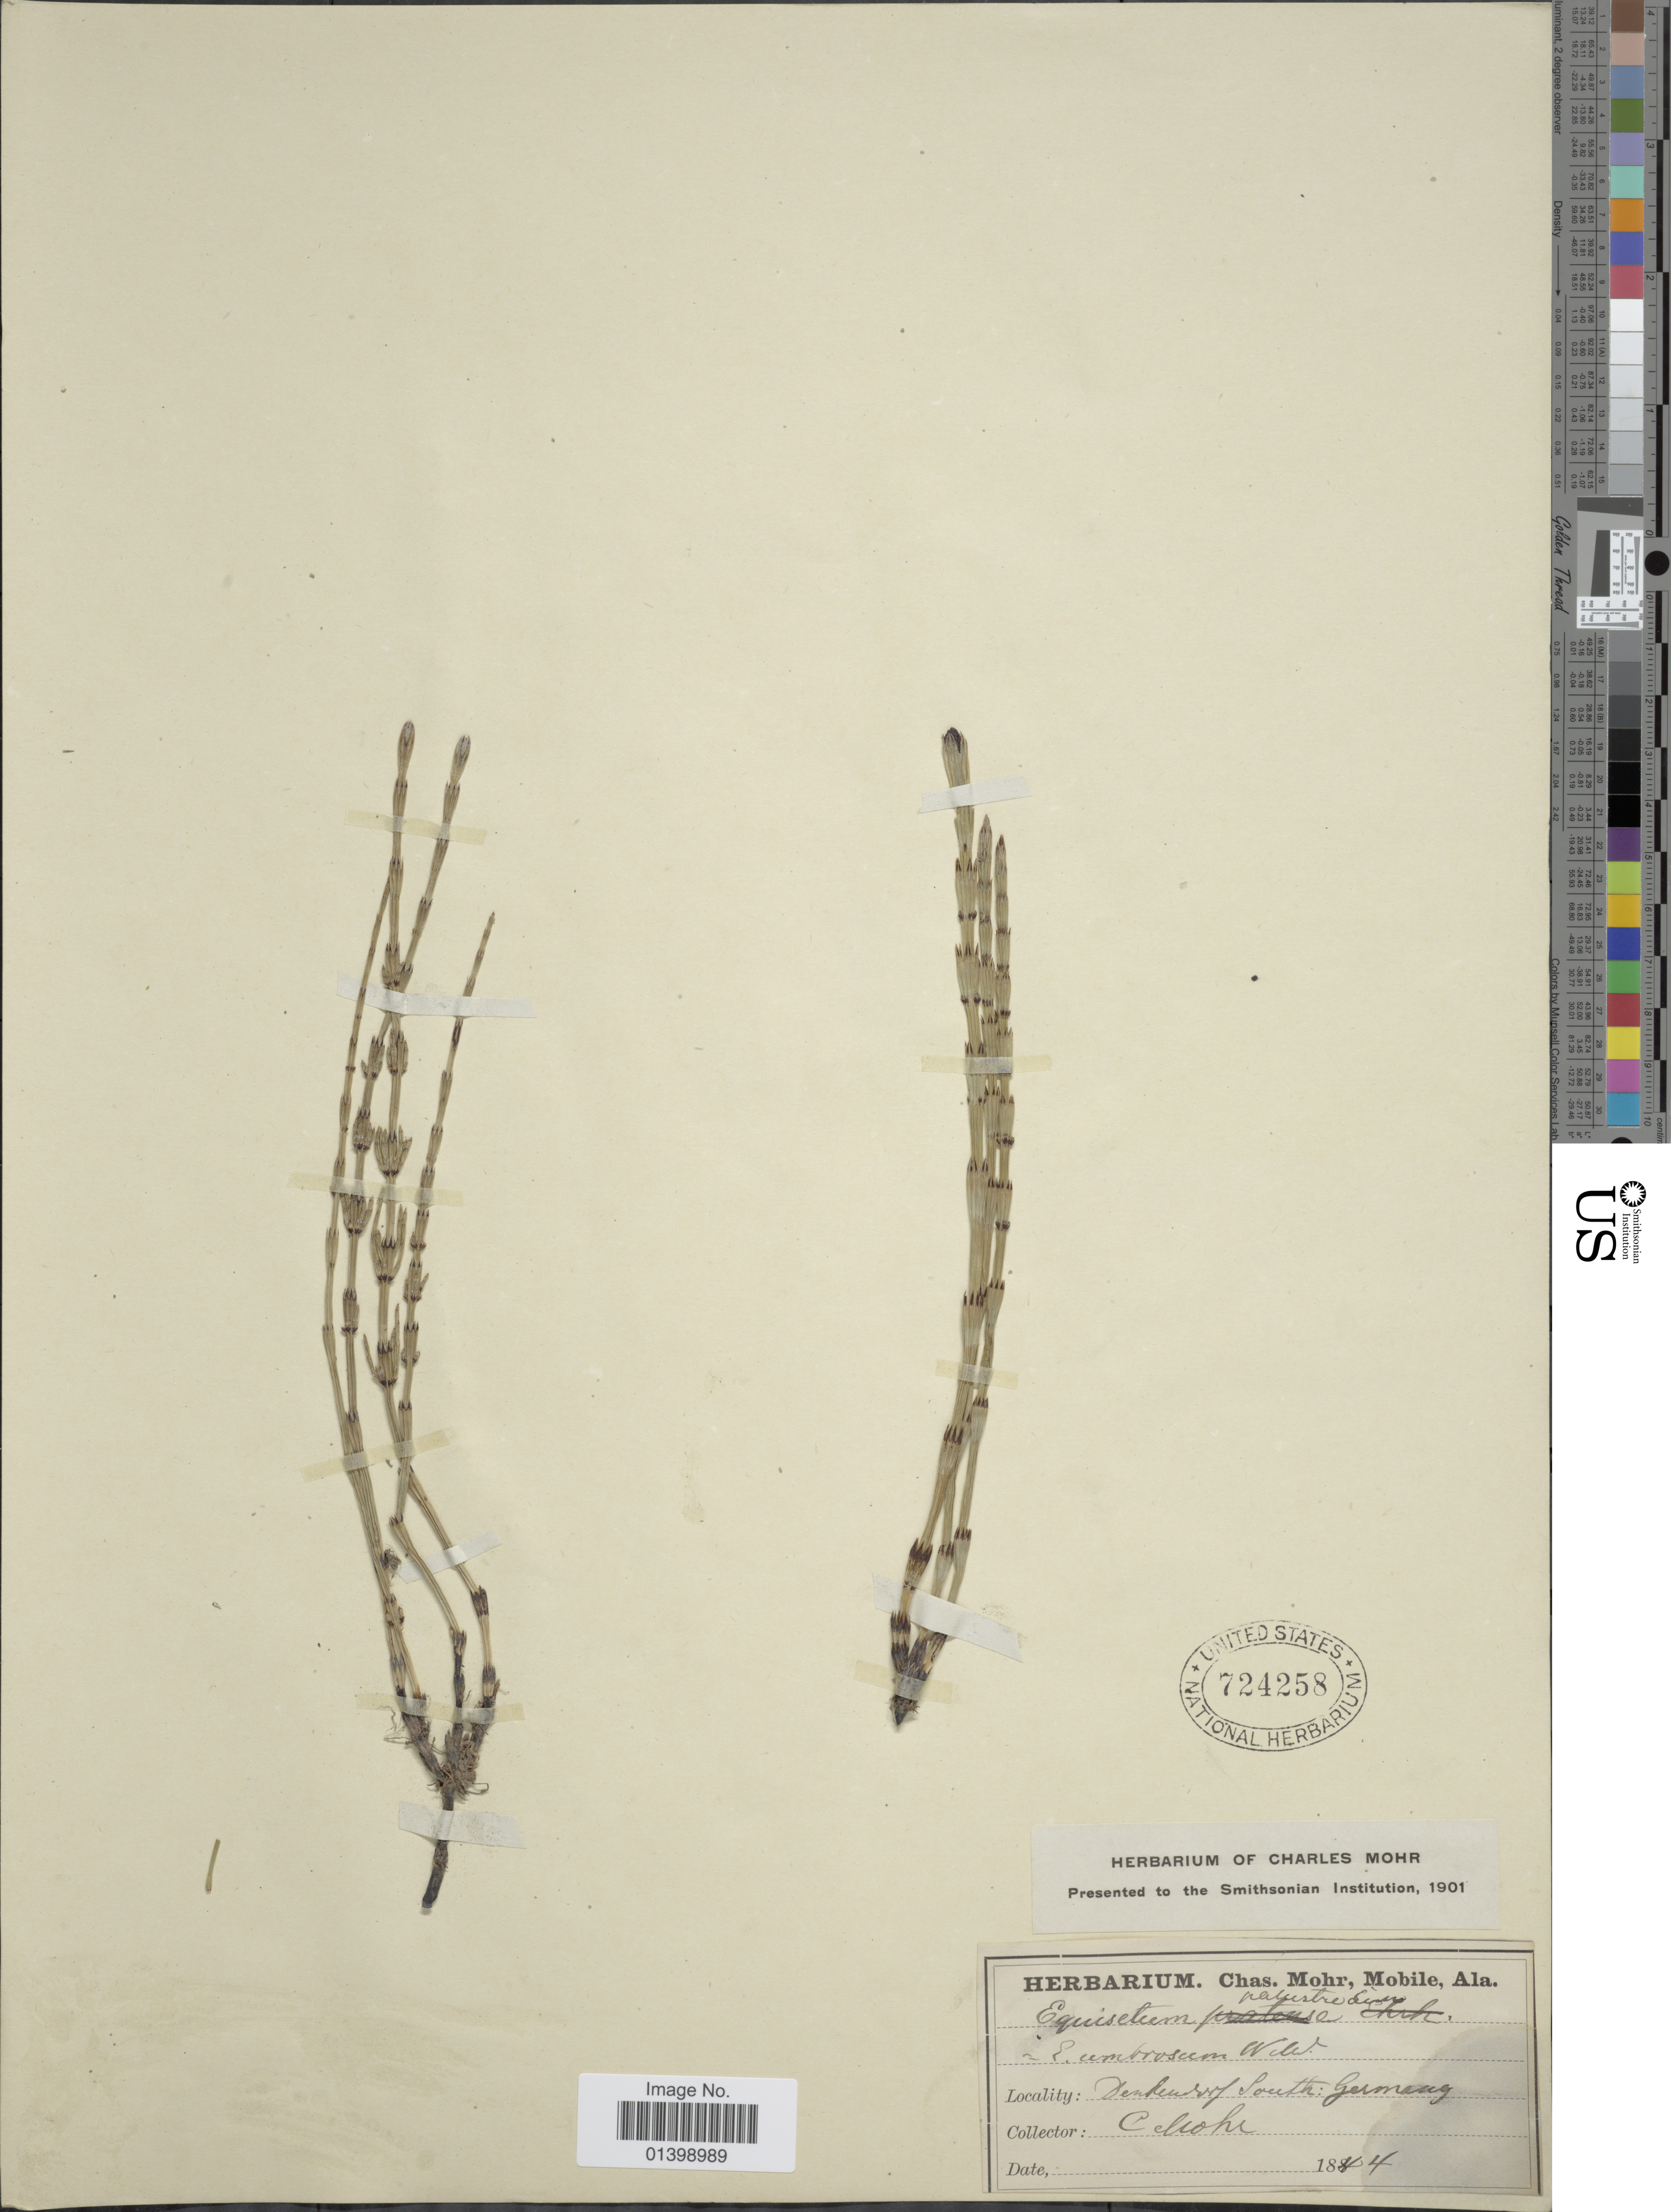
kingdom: Plantae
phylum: Tracheophyta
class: Polypodiopsida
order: Equisetales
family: Equisetaceae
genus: Equisetum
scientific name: Equisetum palustre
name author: L.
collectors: C. T. Mohr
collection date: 1844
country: Germany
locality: Denkendorf South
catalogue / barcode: US 724258